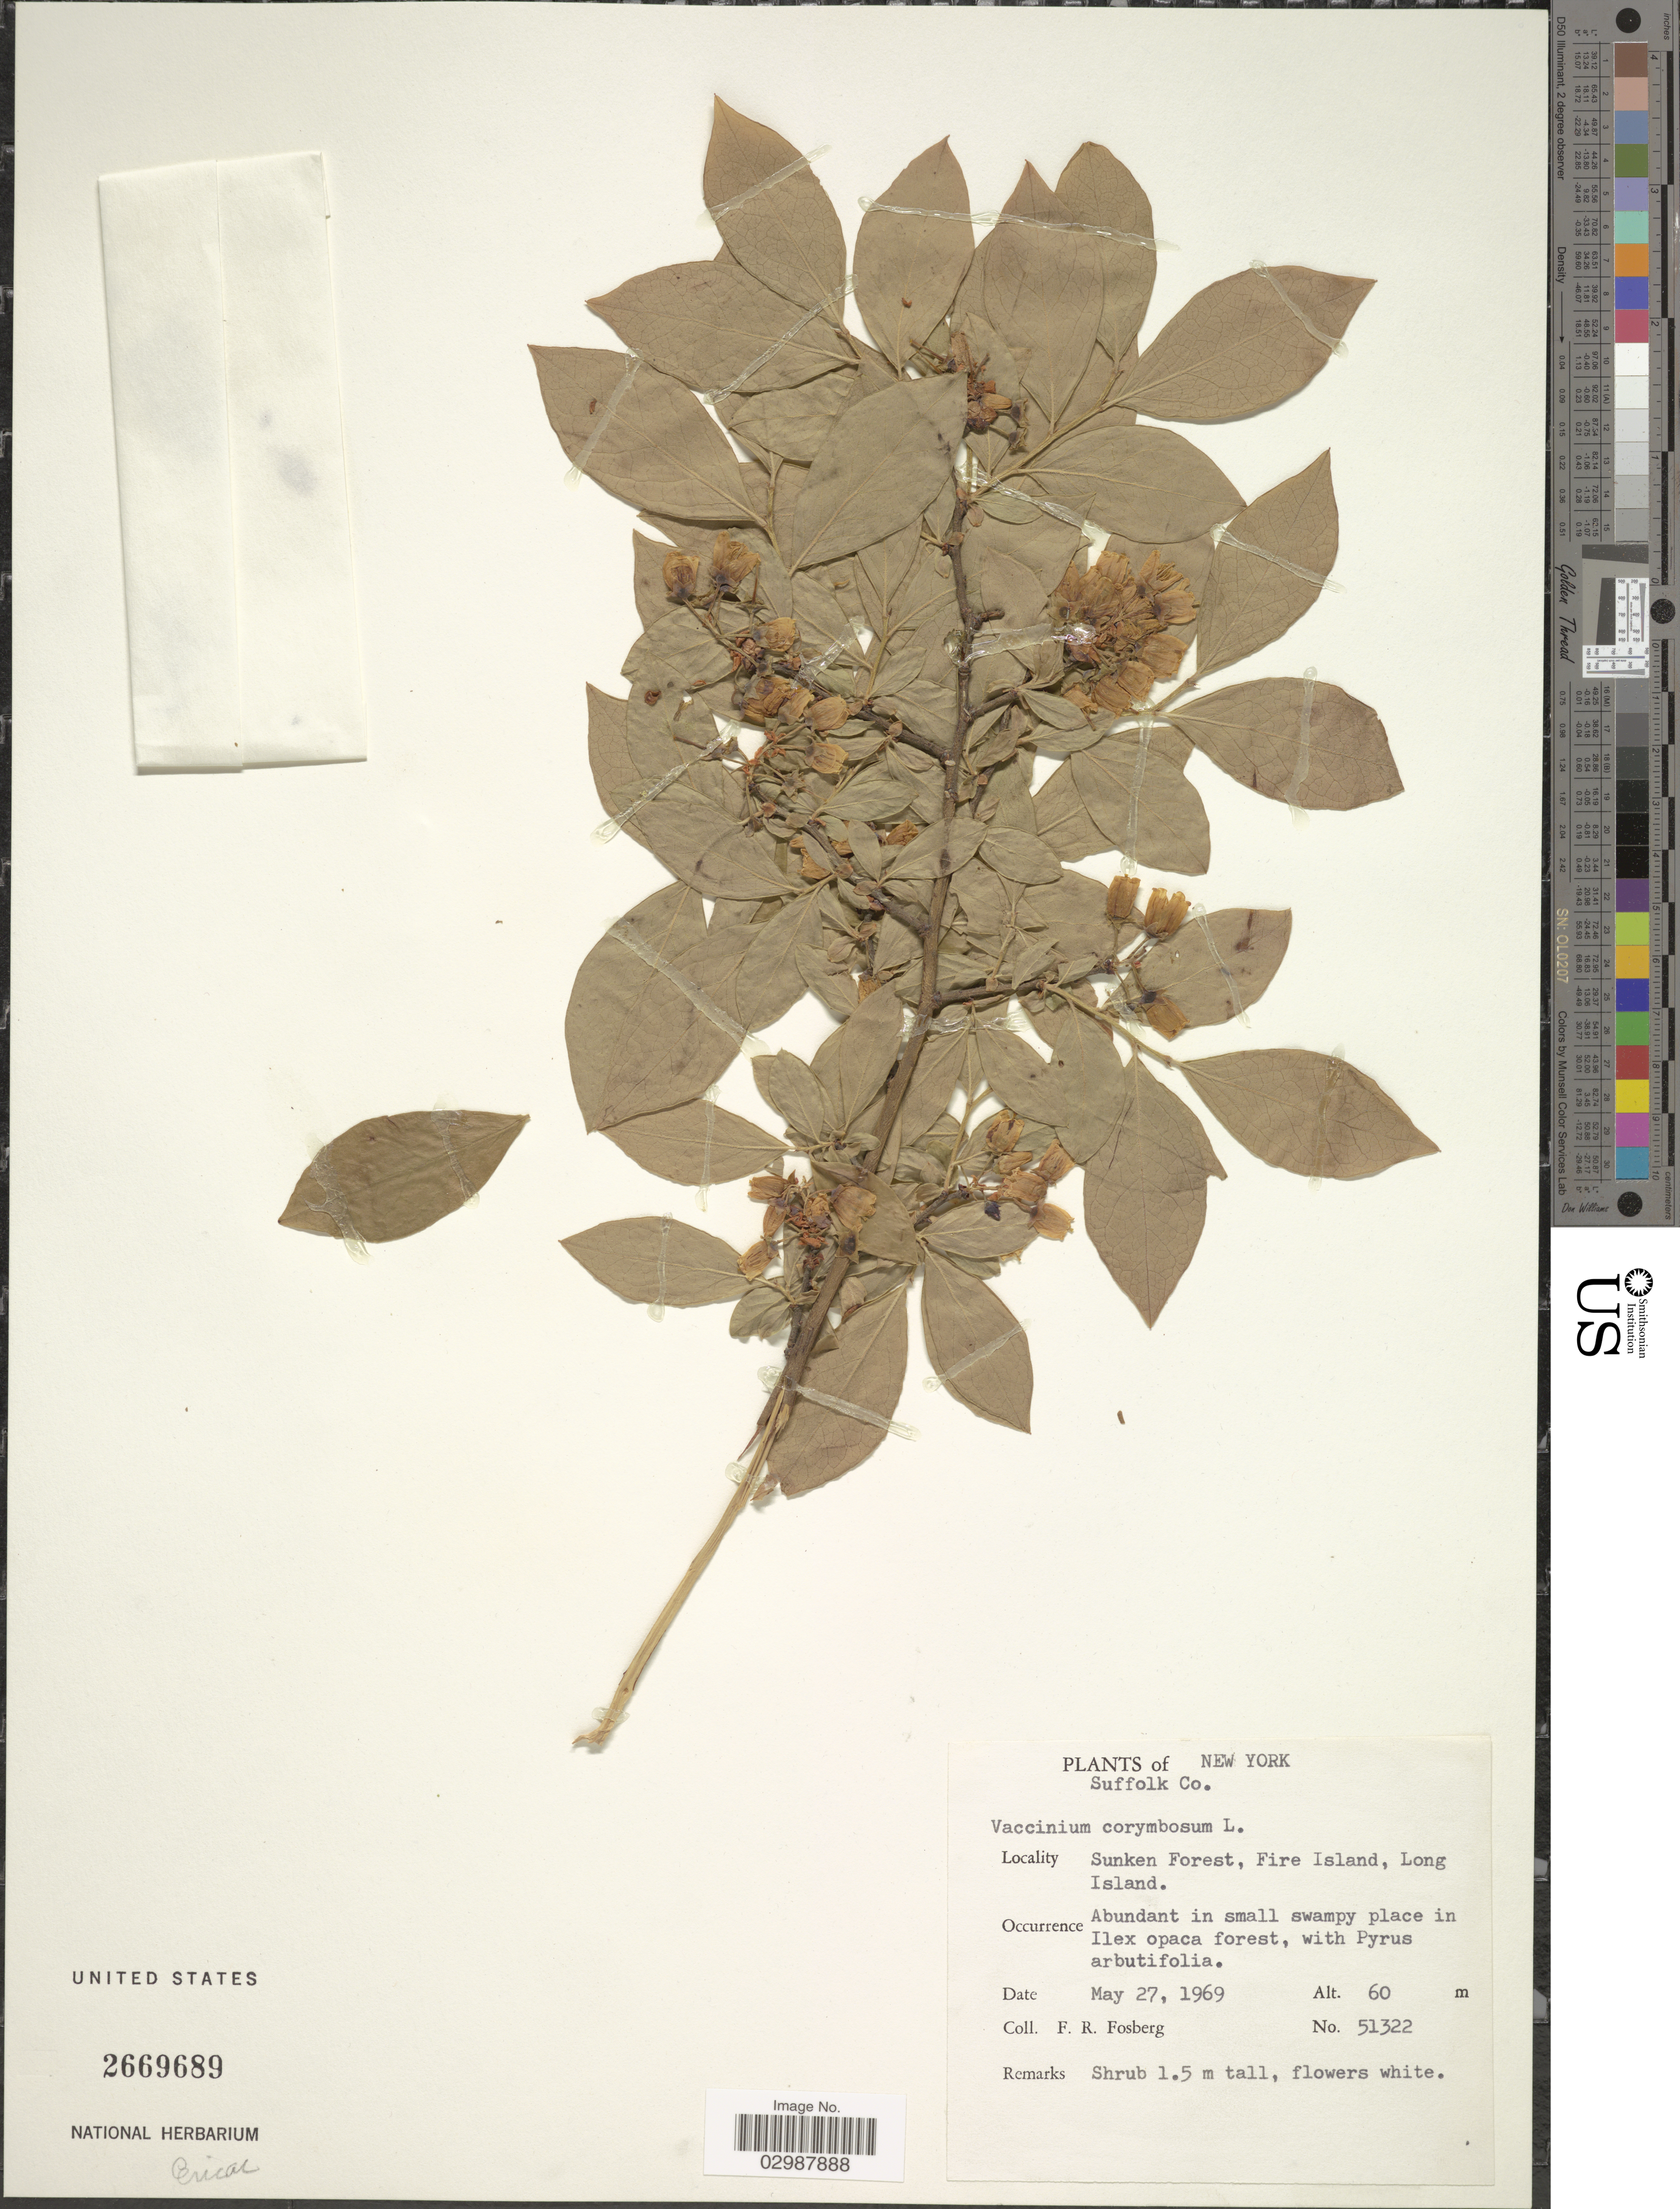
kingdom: Plantae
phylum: Tracheophyta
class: Magnoliopsida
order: Ericales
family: Ericaceae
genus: Vaccinium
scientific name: Vaccinium corymbosum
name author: L.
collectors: F. R. Fosberg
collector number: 51322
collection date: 1969-05-27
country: United States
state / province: New York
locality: Suffolk Co. Sunken Forest, Fire Island, Long Island.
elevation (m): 60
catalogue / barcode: US 2669689